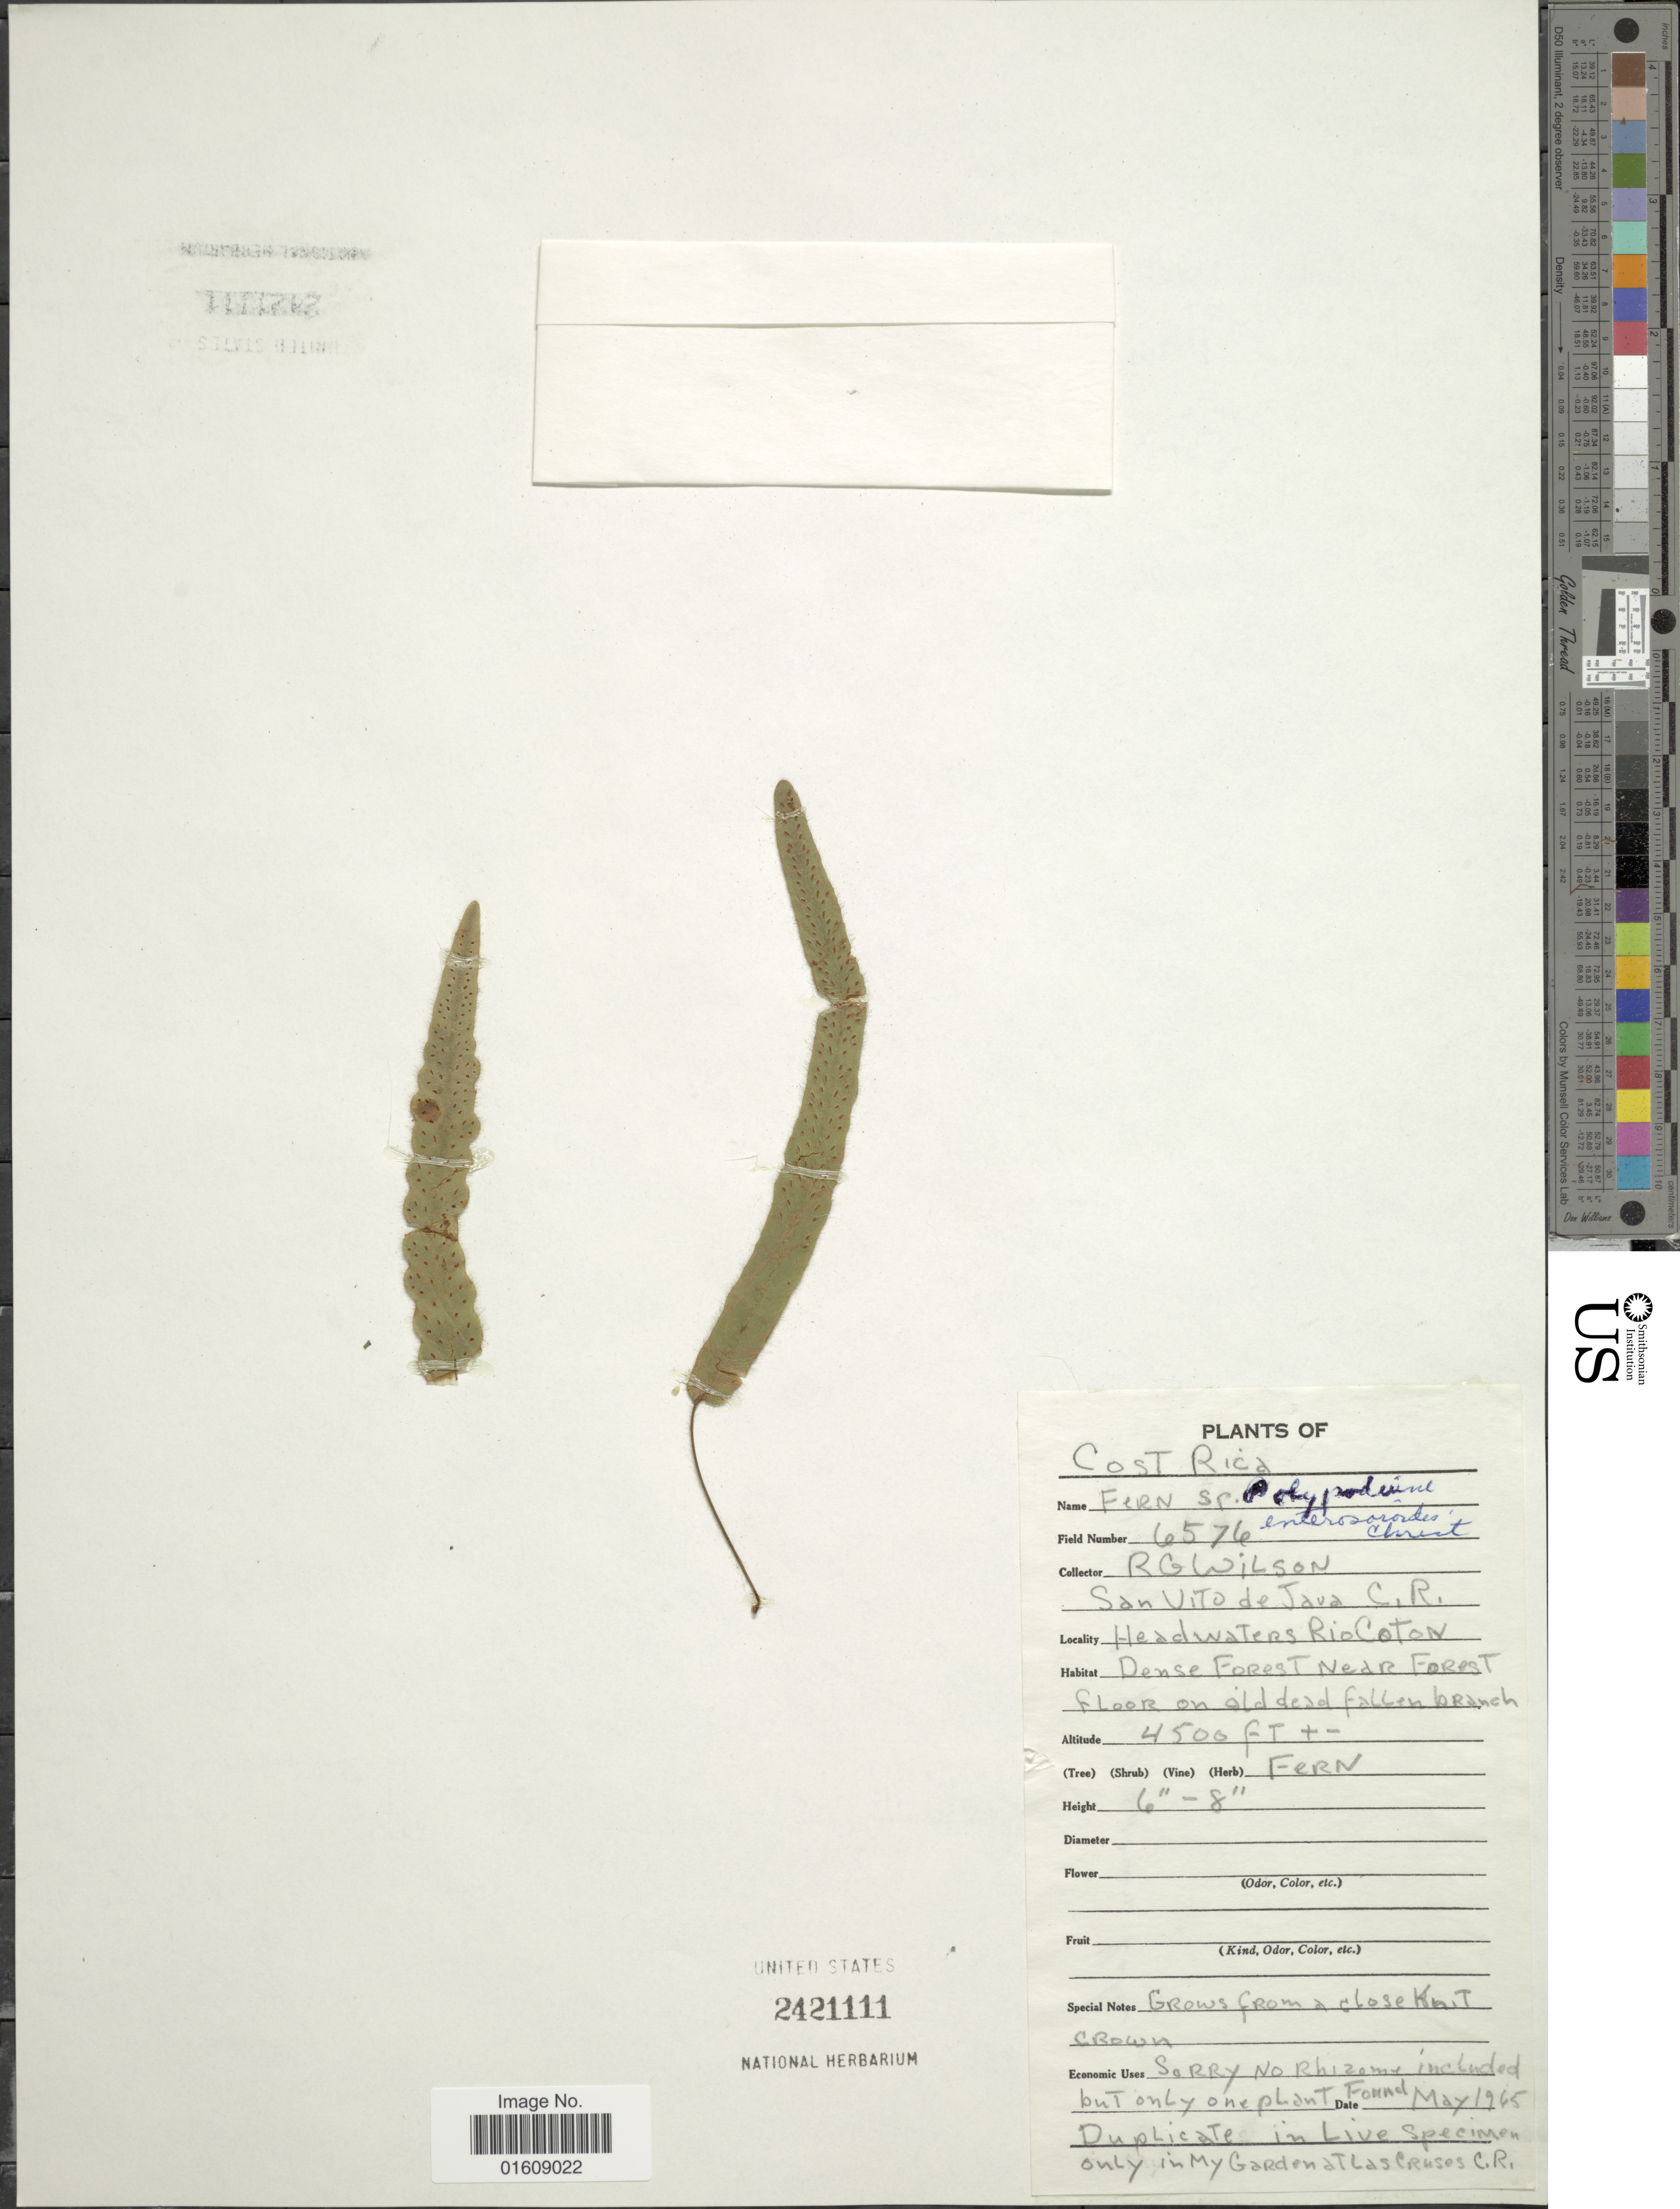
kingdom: Plantae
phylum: Tracheophyta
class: Polypodiopsida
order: Polypodiales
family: Polypodiaceae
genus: Enterosora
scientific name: Enterosora x enterosoroides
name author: (Christ) L.E. Bishop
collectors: R. G. Wilson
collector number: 6576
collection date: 1965-05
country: Costa Rica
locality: Costa Rica, san Vito de Java C. R., Headwaters RioCoton.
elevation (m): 1372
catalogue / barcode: US 2421111